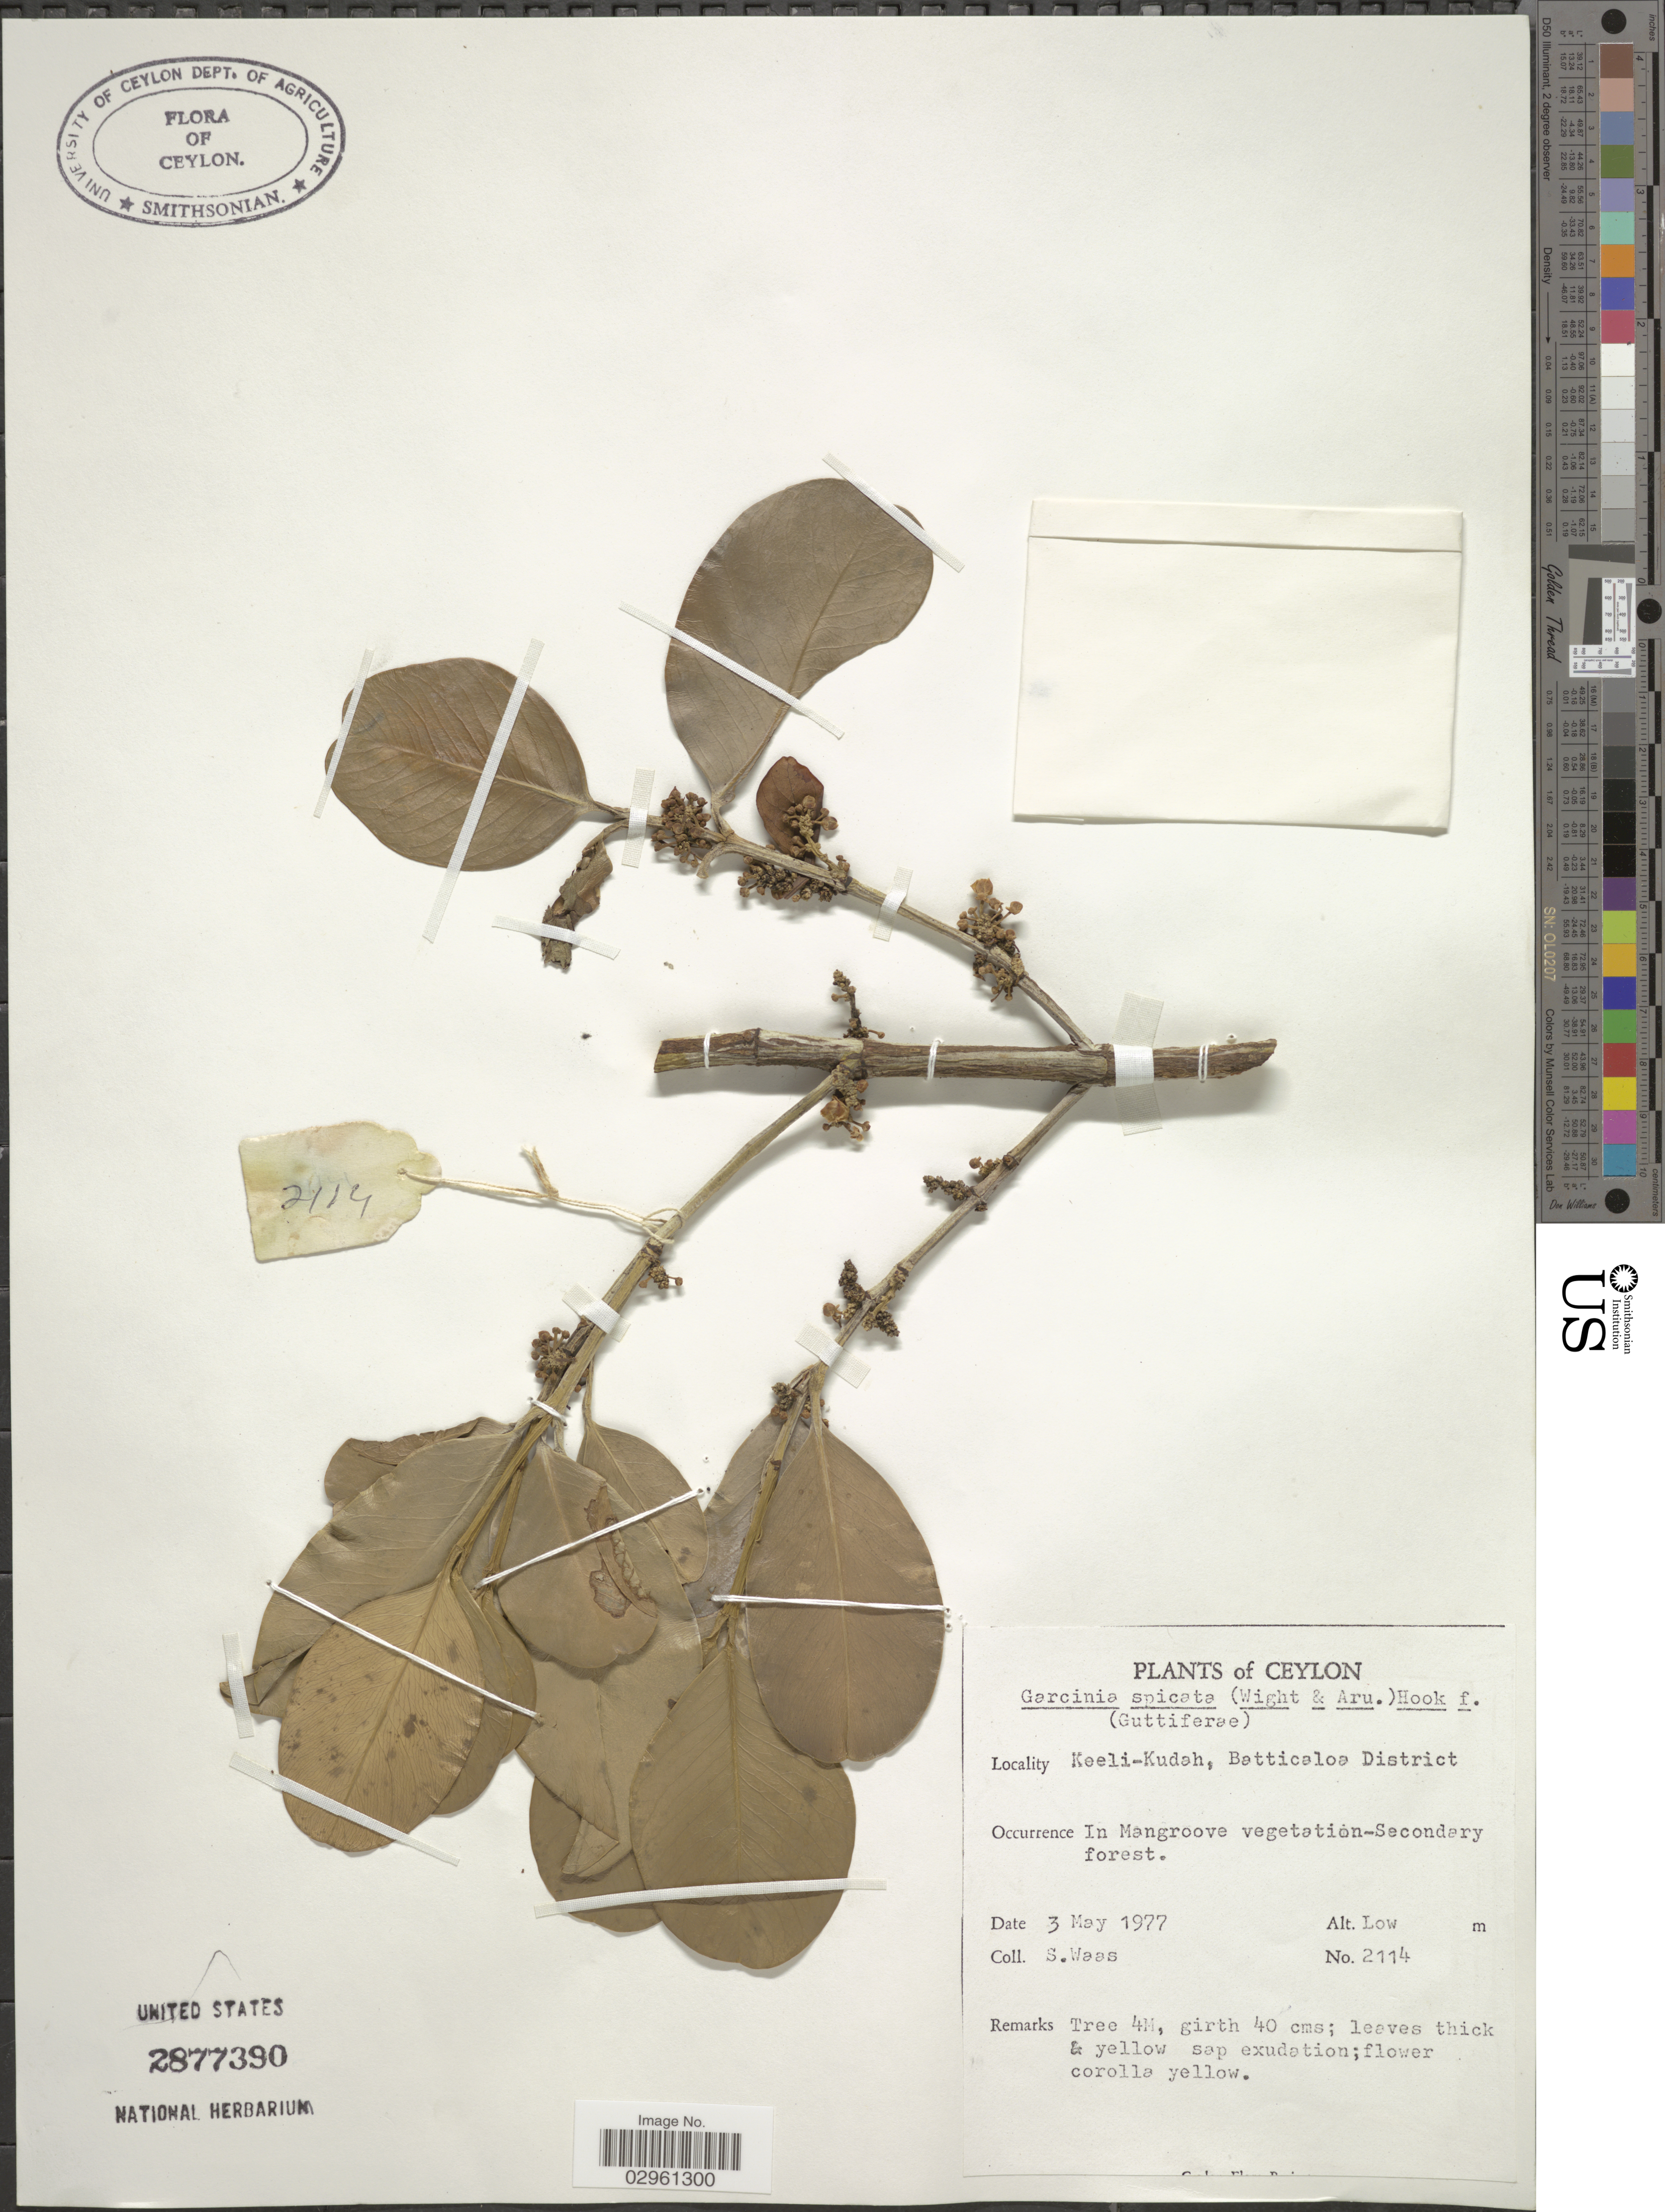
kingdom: Plantae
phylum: Tracheophyta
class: Magnoliopsida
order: Malpighiales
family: Clusiaceae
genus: Garcinia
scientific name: Garcinia spicata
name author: Hook. f.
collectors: S. Waas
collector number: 2114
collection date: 1977-05-03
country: Sri Lanka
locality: Ceylon. Keeli-Kudah, Batticaloa District.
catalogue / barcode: US 2877390